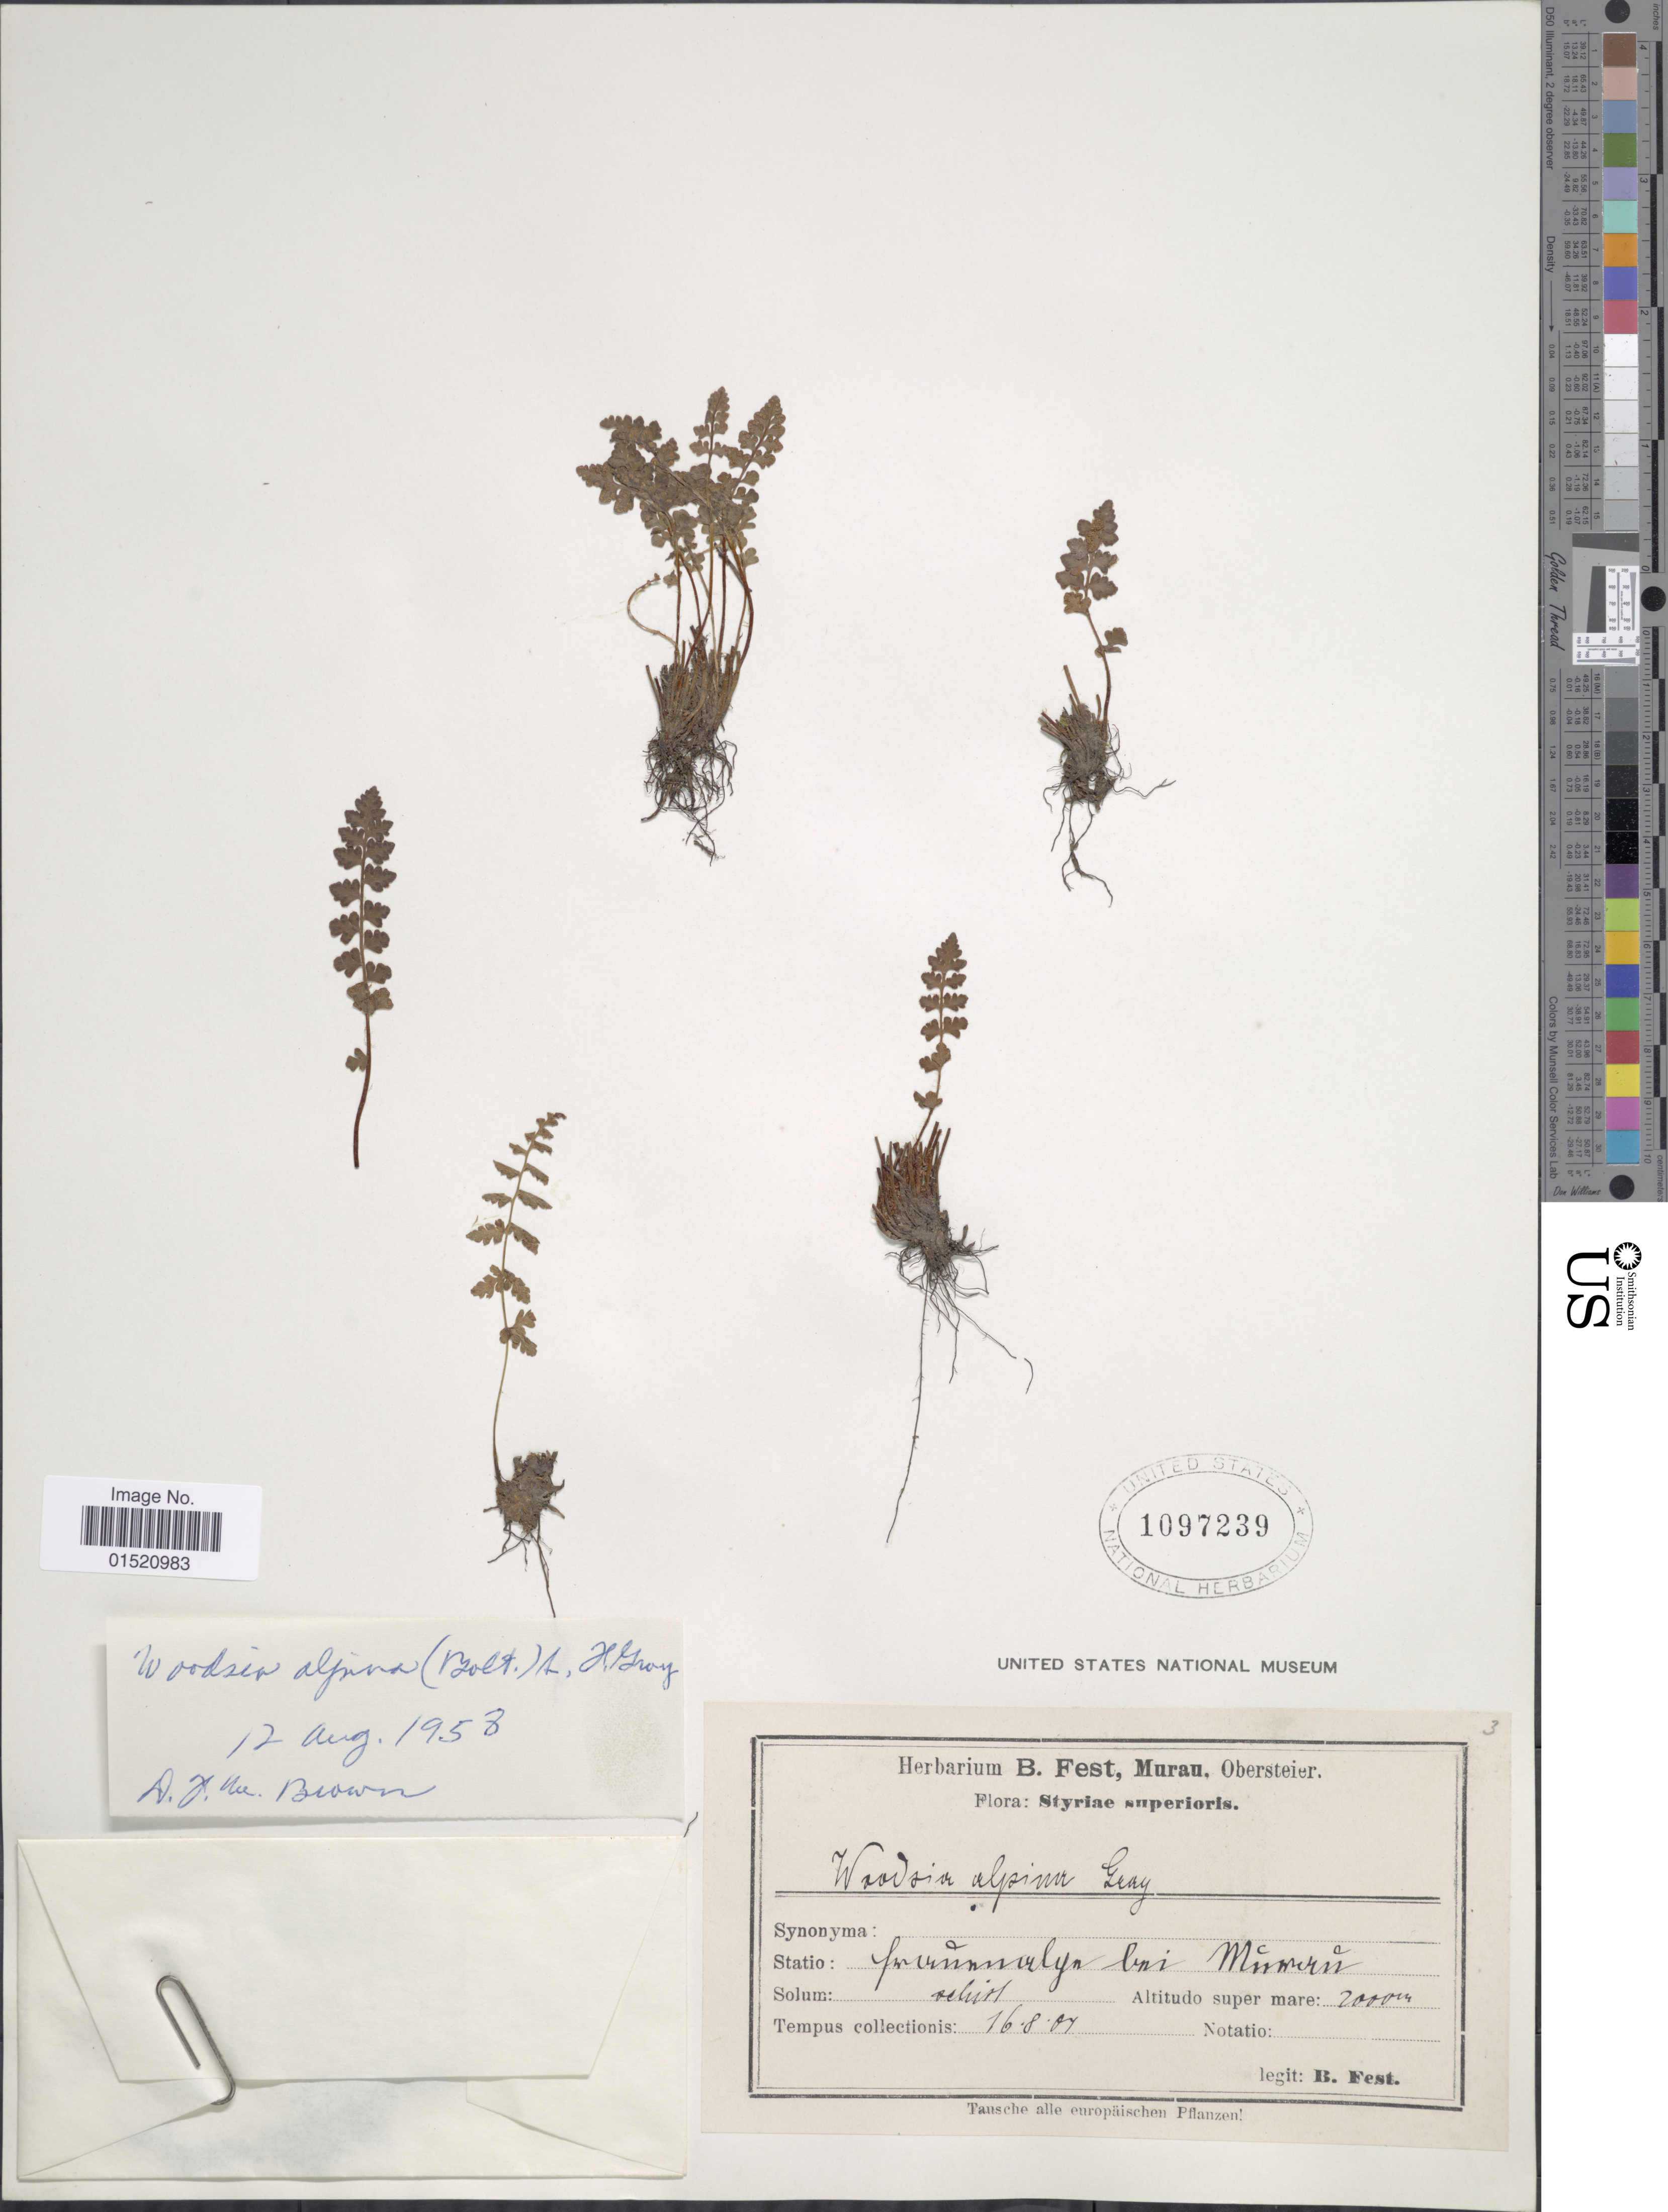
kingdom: Plantae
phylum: Tracheophyta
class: Polypodiopsida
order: Polypodiales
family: Woodsiaceae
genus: Woodsia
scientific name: Woodsia alpina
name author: (Bolton) S.F. Gray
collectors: B. Fest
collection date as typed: Transcribed d/m/y: 16/8/1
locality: [illegible text] bai Müwirn[interpreted]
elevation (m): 2000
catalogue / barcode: US 1097239